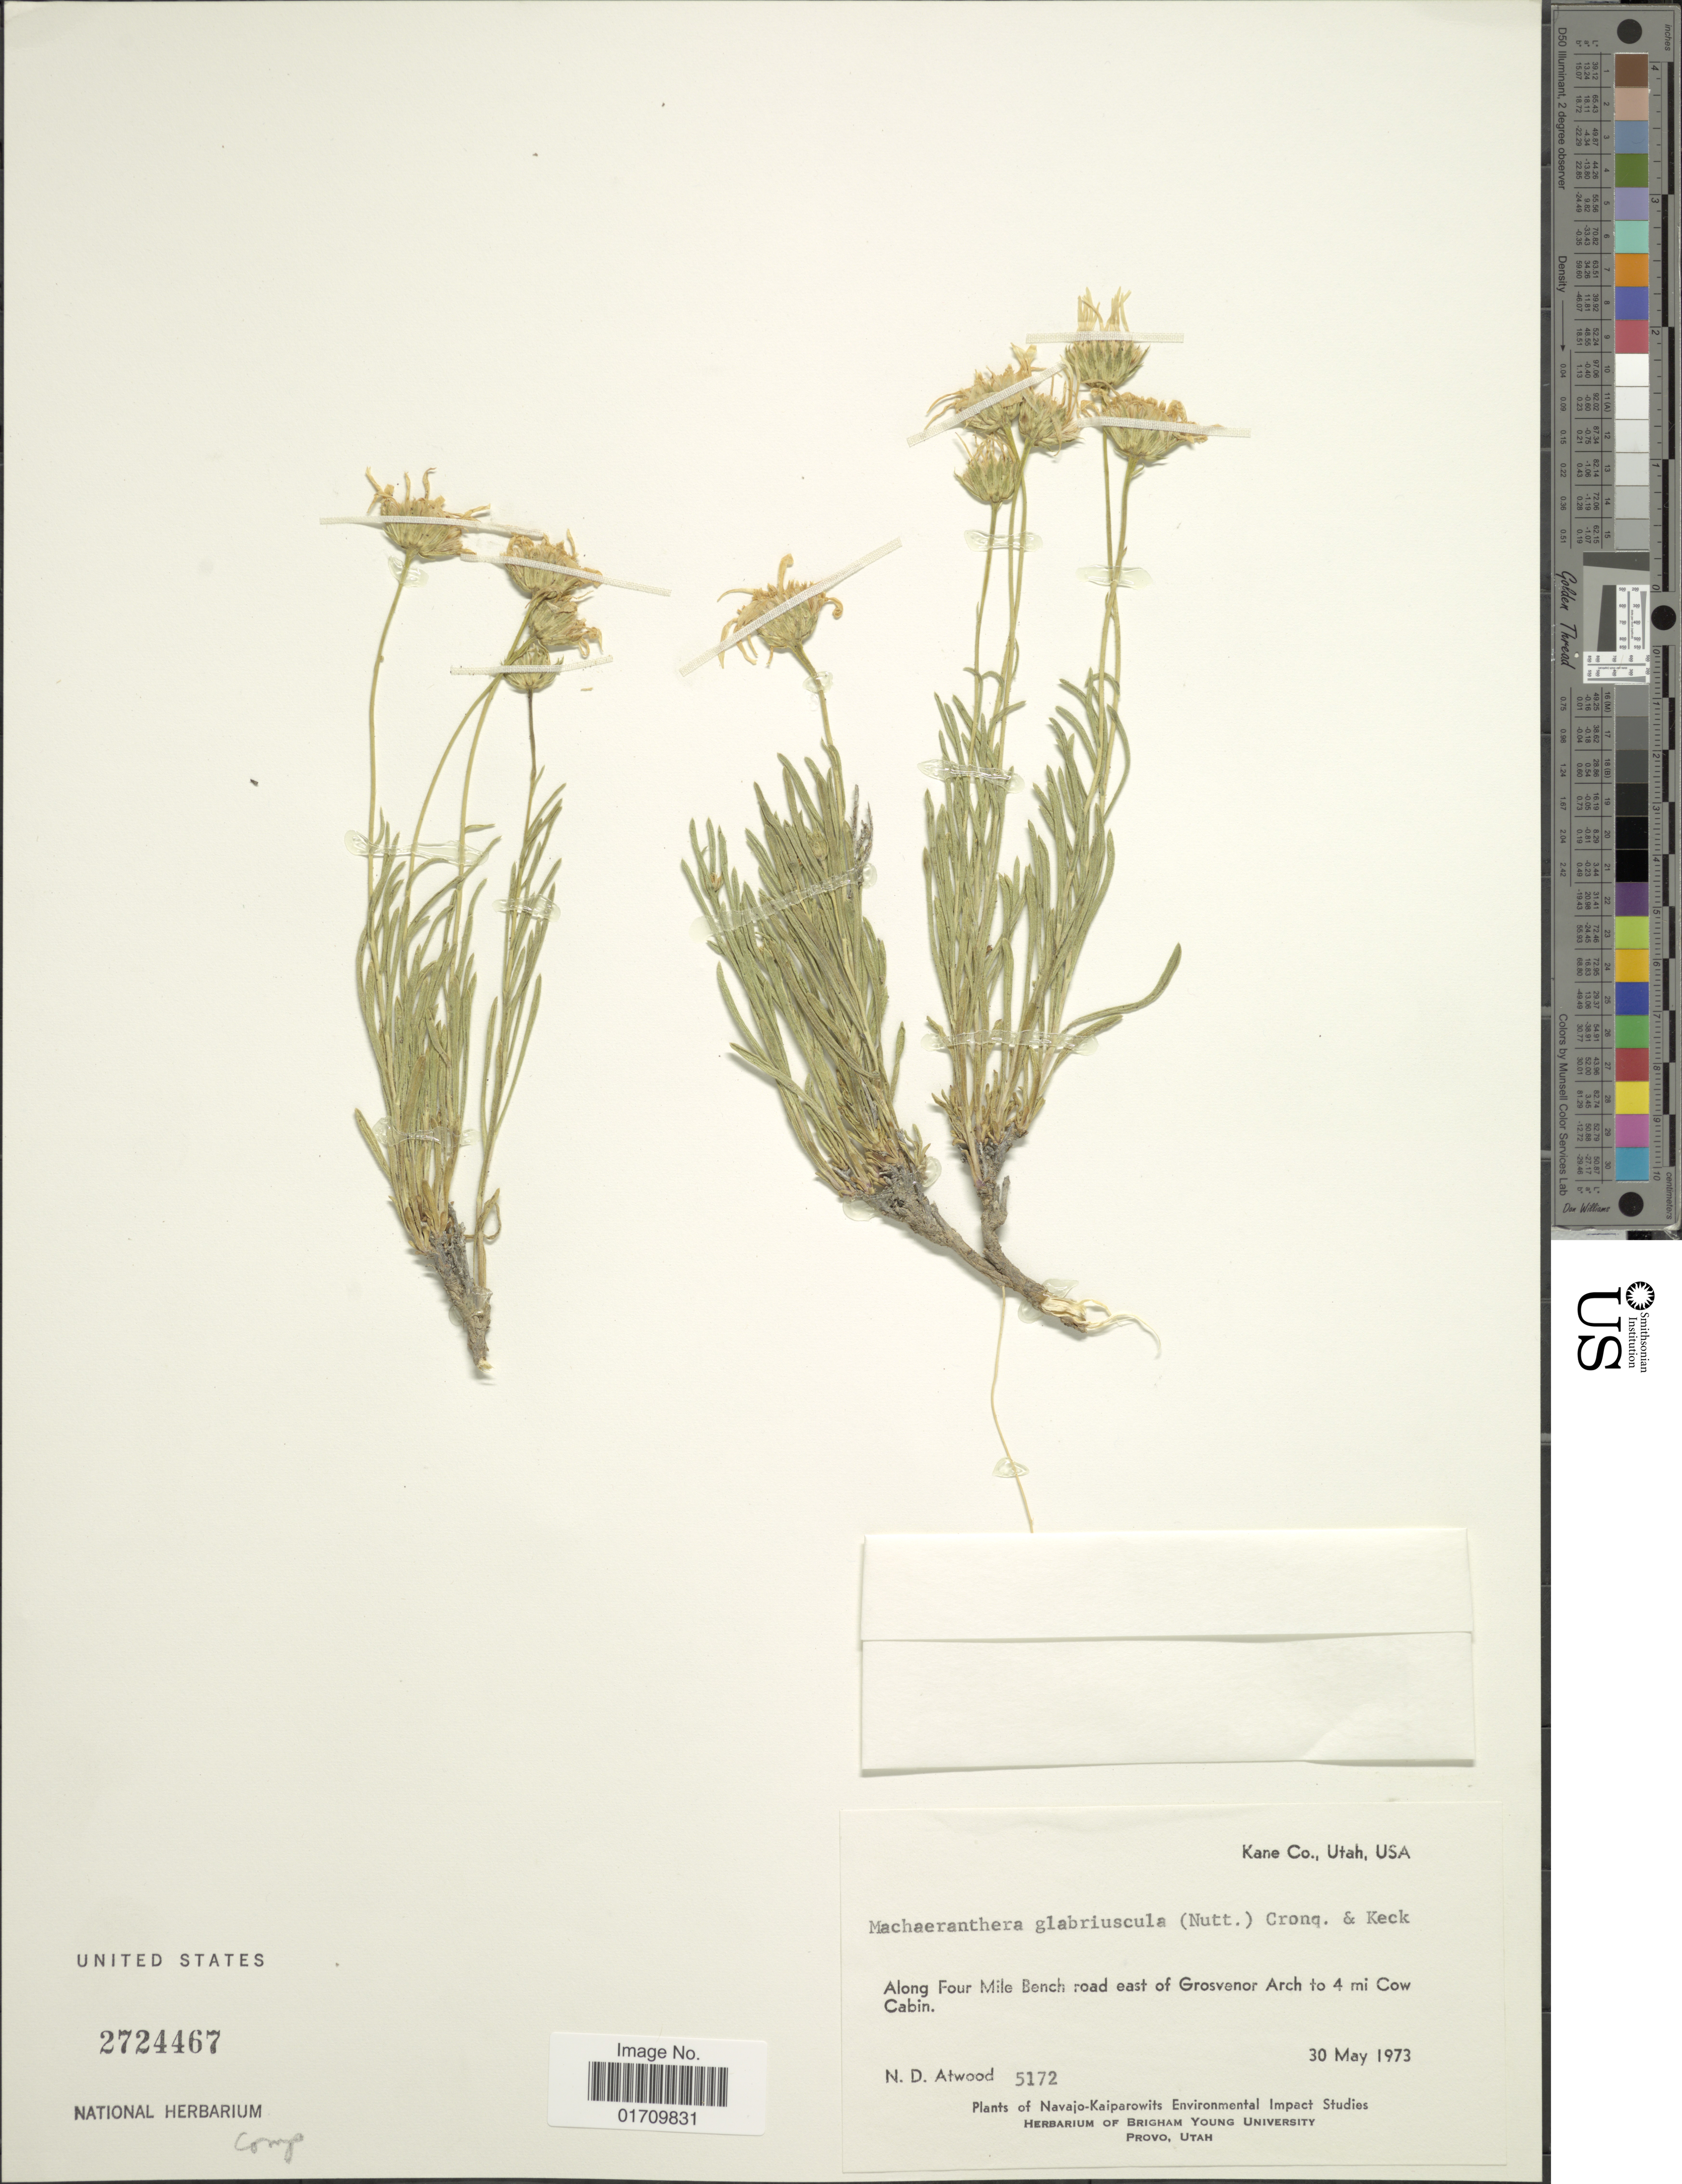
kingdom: Plantae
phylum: Tracheophyta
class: Magnoliopsida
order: Asterales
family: Asteraceae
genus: Xylorhiza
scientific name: Xylorhiza glabriuscula var. villosa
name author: (Nutt.) A. Nelson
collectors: N. Atwood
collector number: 5172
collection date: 1973-05-30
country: United States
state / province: Utah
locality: Kane Co., along Four Mile Bench road east of Grosvenor Arch to 4 mi Cow Cabin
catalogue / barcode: US 2724467